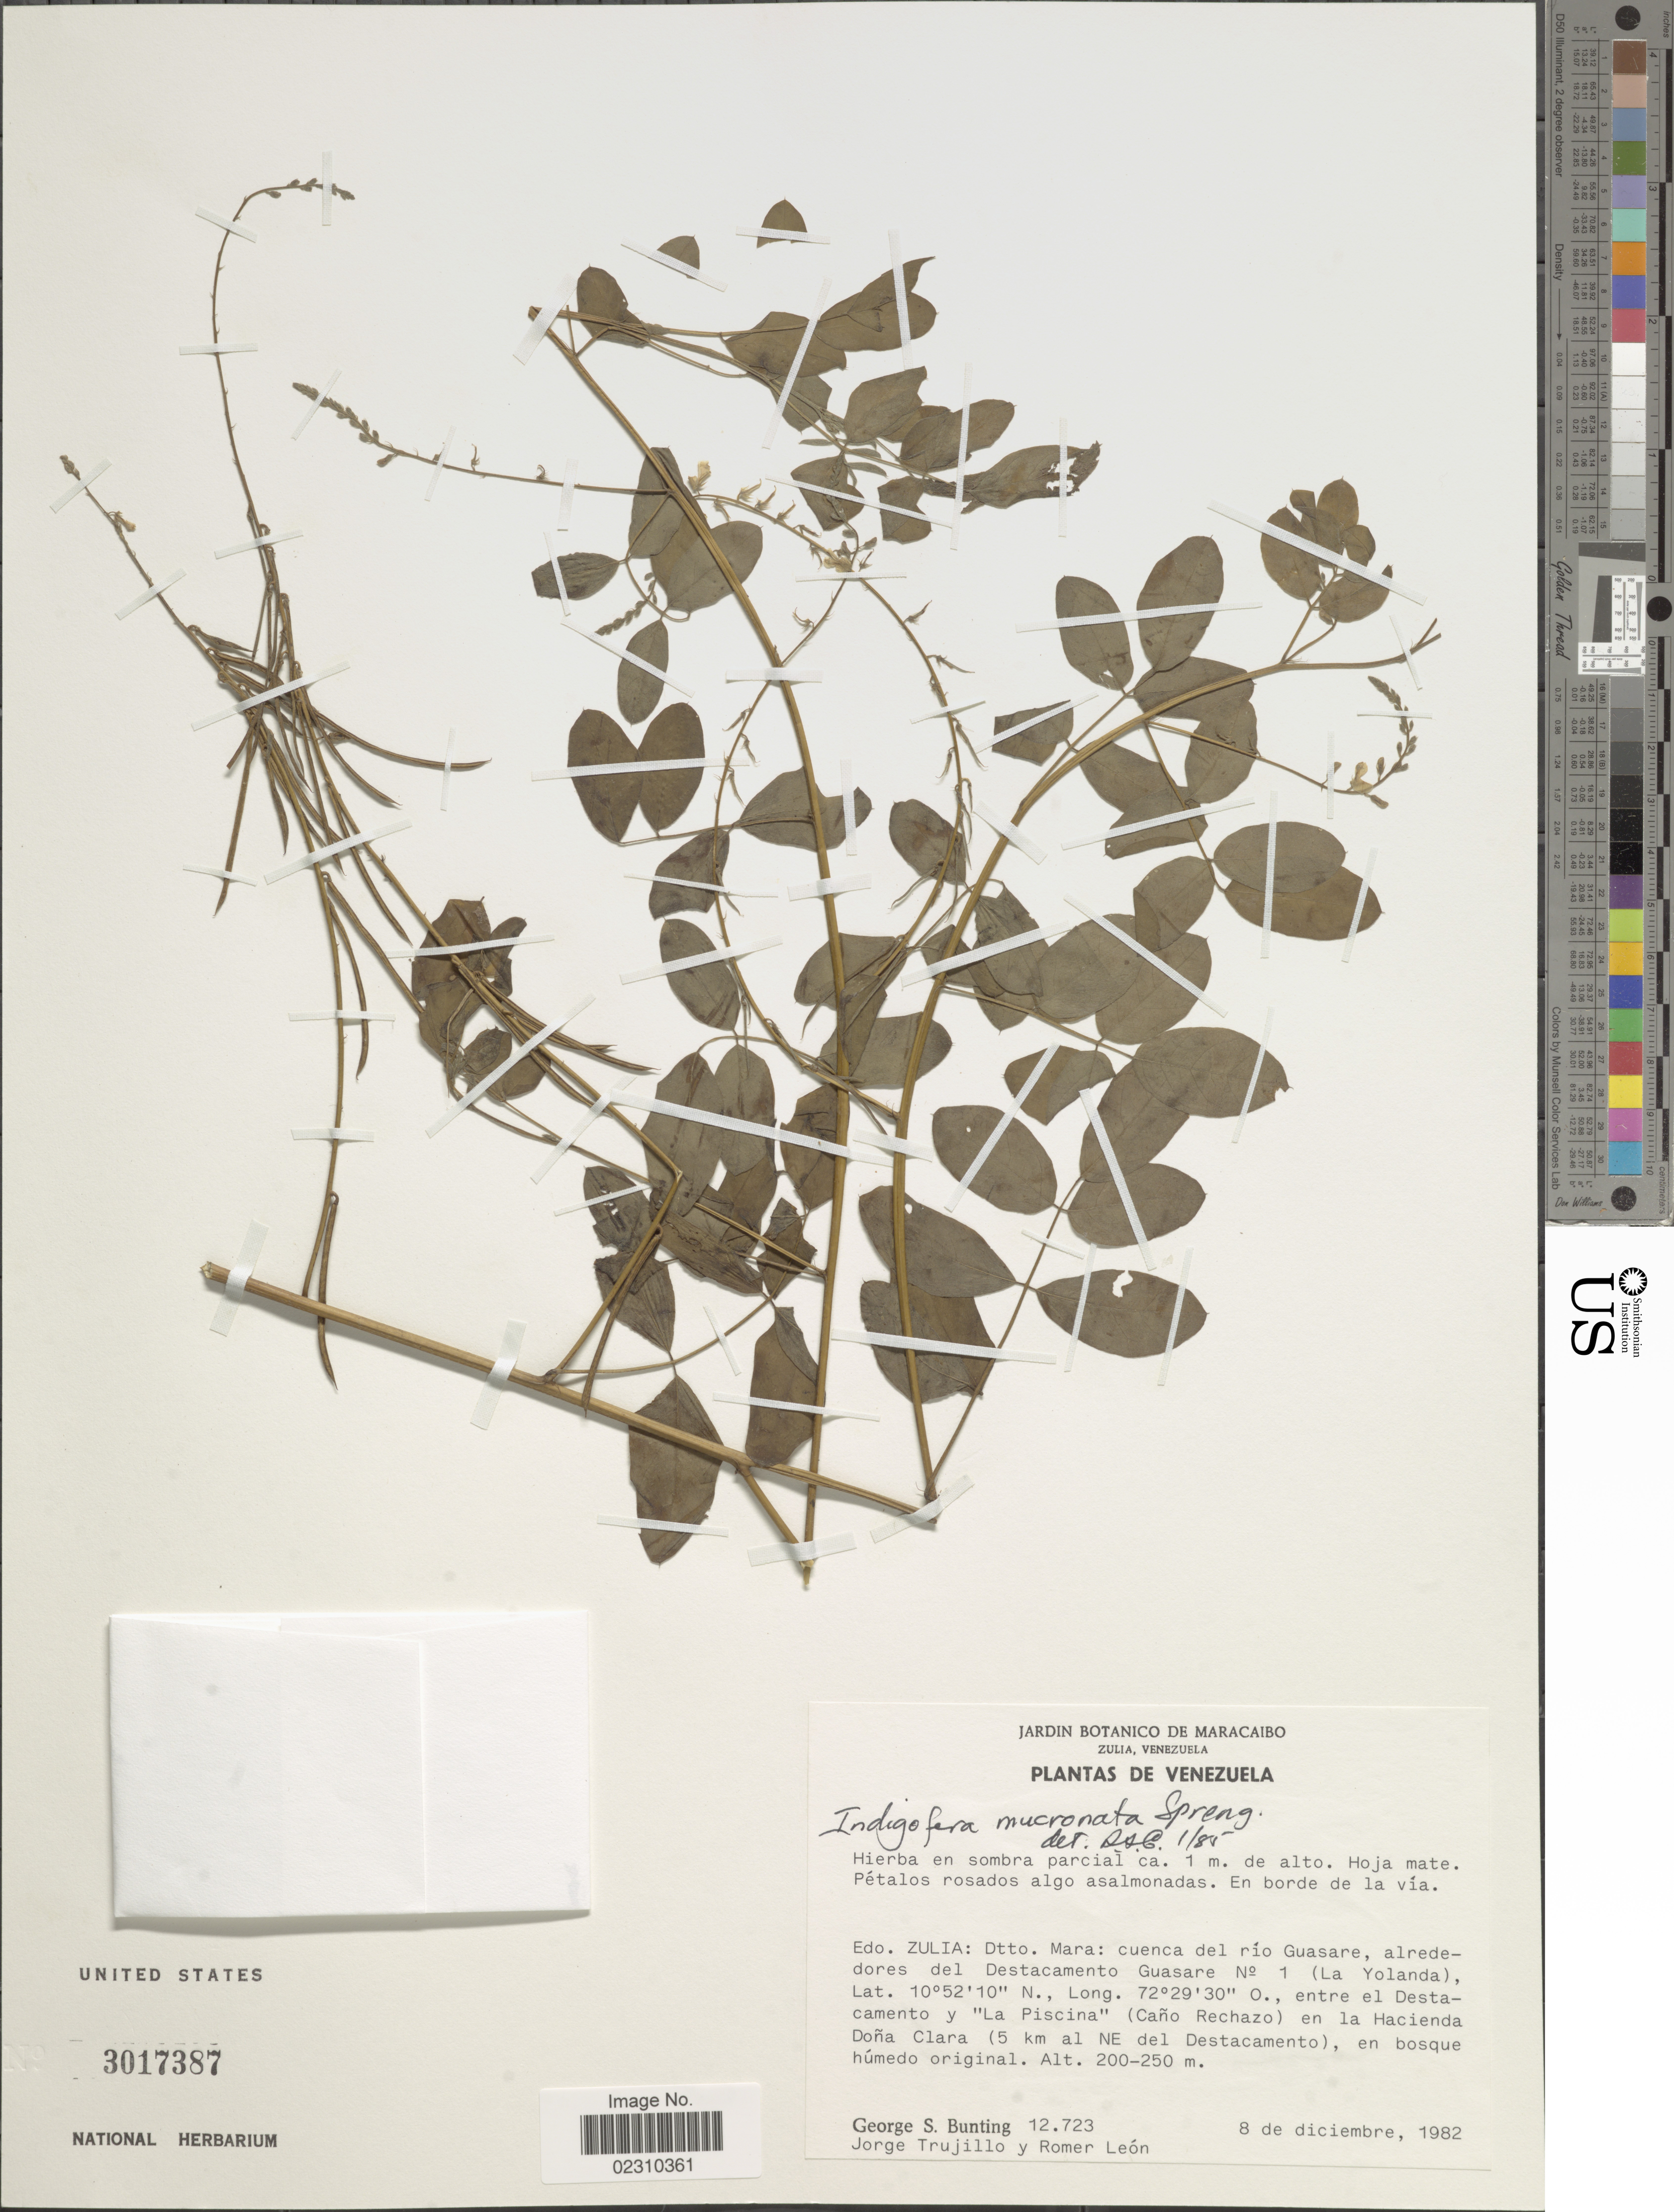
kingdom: Plantae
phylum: Tracheophyta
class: Magnoliopsida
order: Fabales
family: Fabaceae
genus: Indigofera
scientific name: Indigofera mucronata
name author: Lam.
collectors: G. S. Bunting, J. Trujillo & R. A. León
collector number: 12723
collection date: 1982-12-08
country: Venezuela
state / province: Zulia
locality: Edo. Zulia: Dtto. Mara: cuenca del rio Guasare, alrededores del Destacamento Guasare Nº 1 (lLa Yolanda), Entre el Destacamento y "LaPiscina" (Cano rechazo) en La Hacienda Dona Clara (5 km al NE del Destacamento), en bosque humedo original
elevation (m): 200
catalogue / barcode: US 3017387